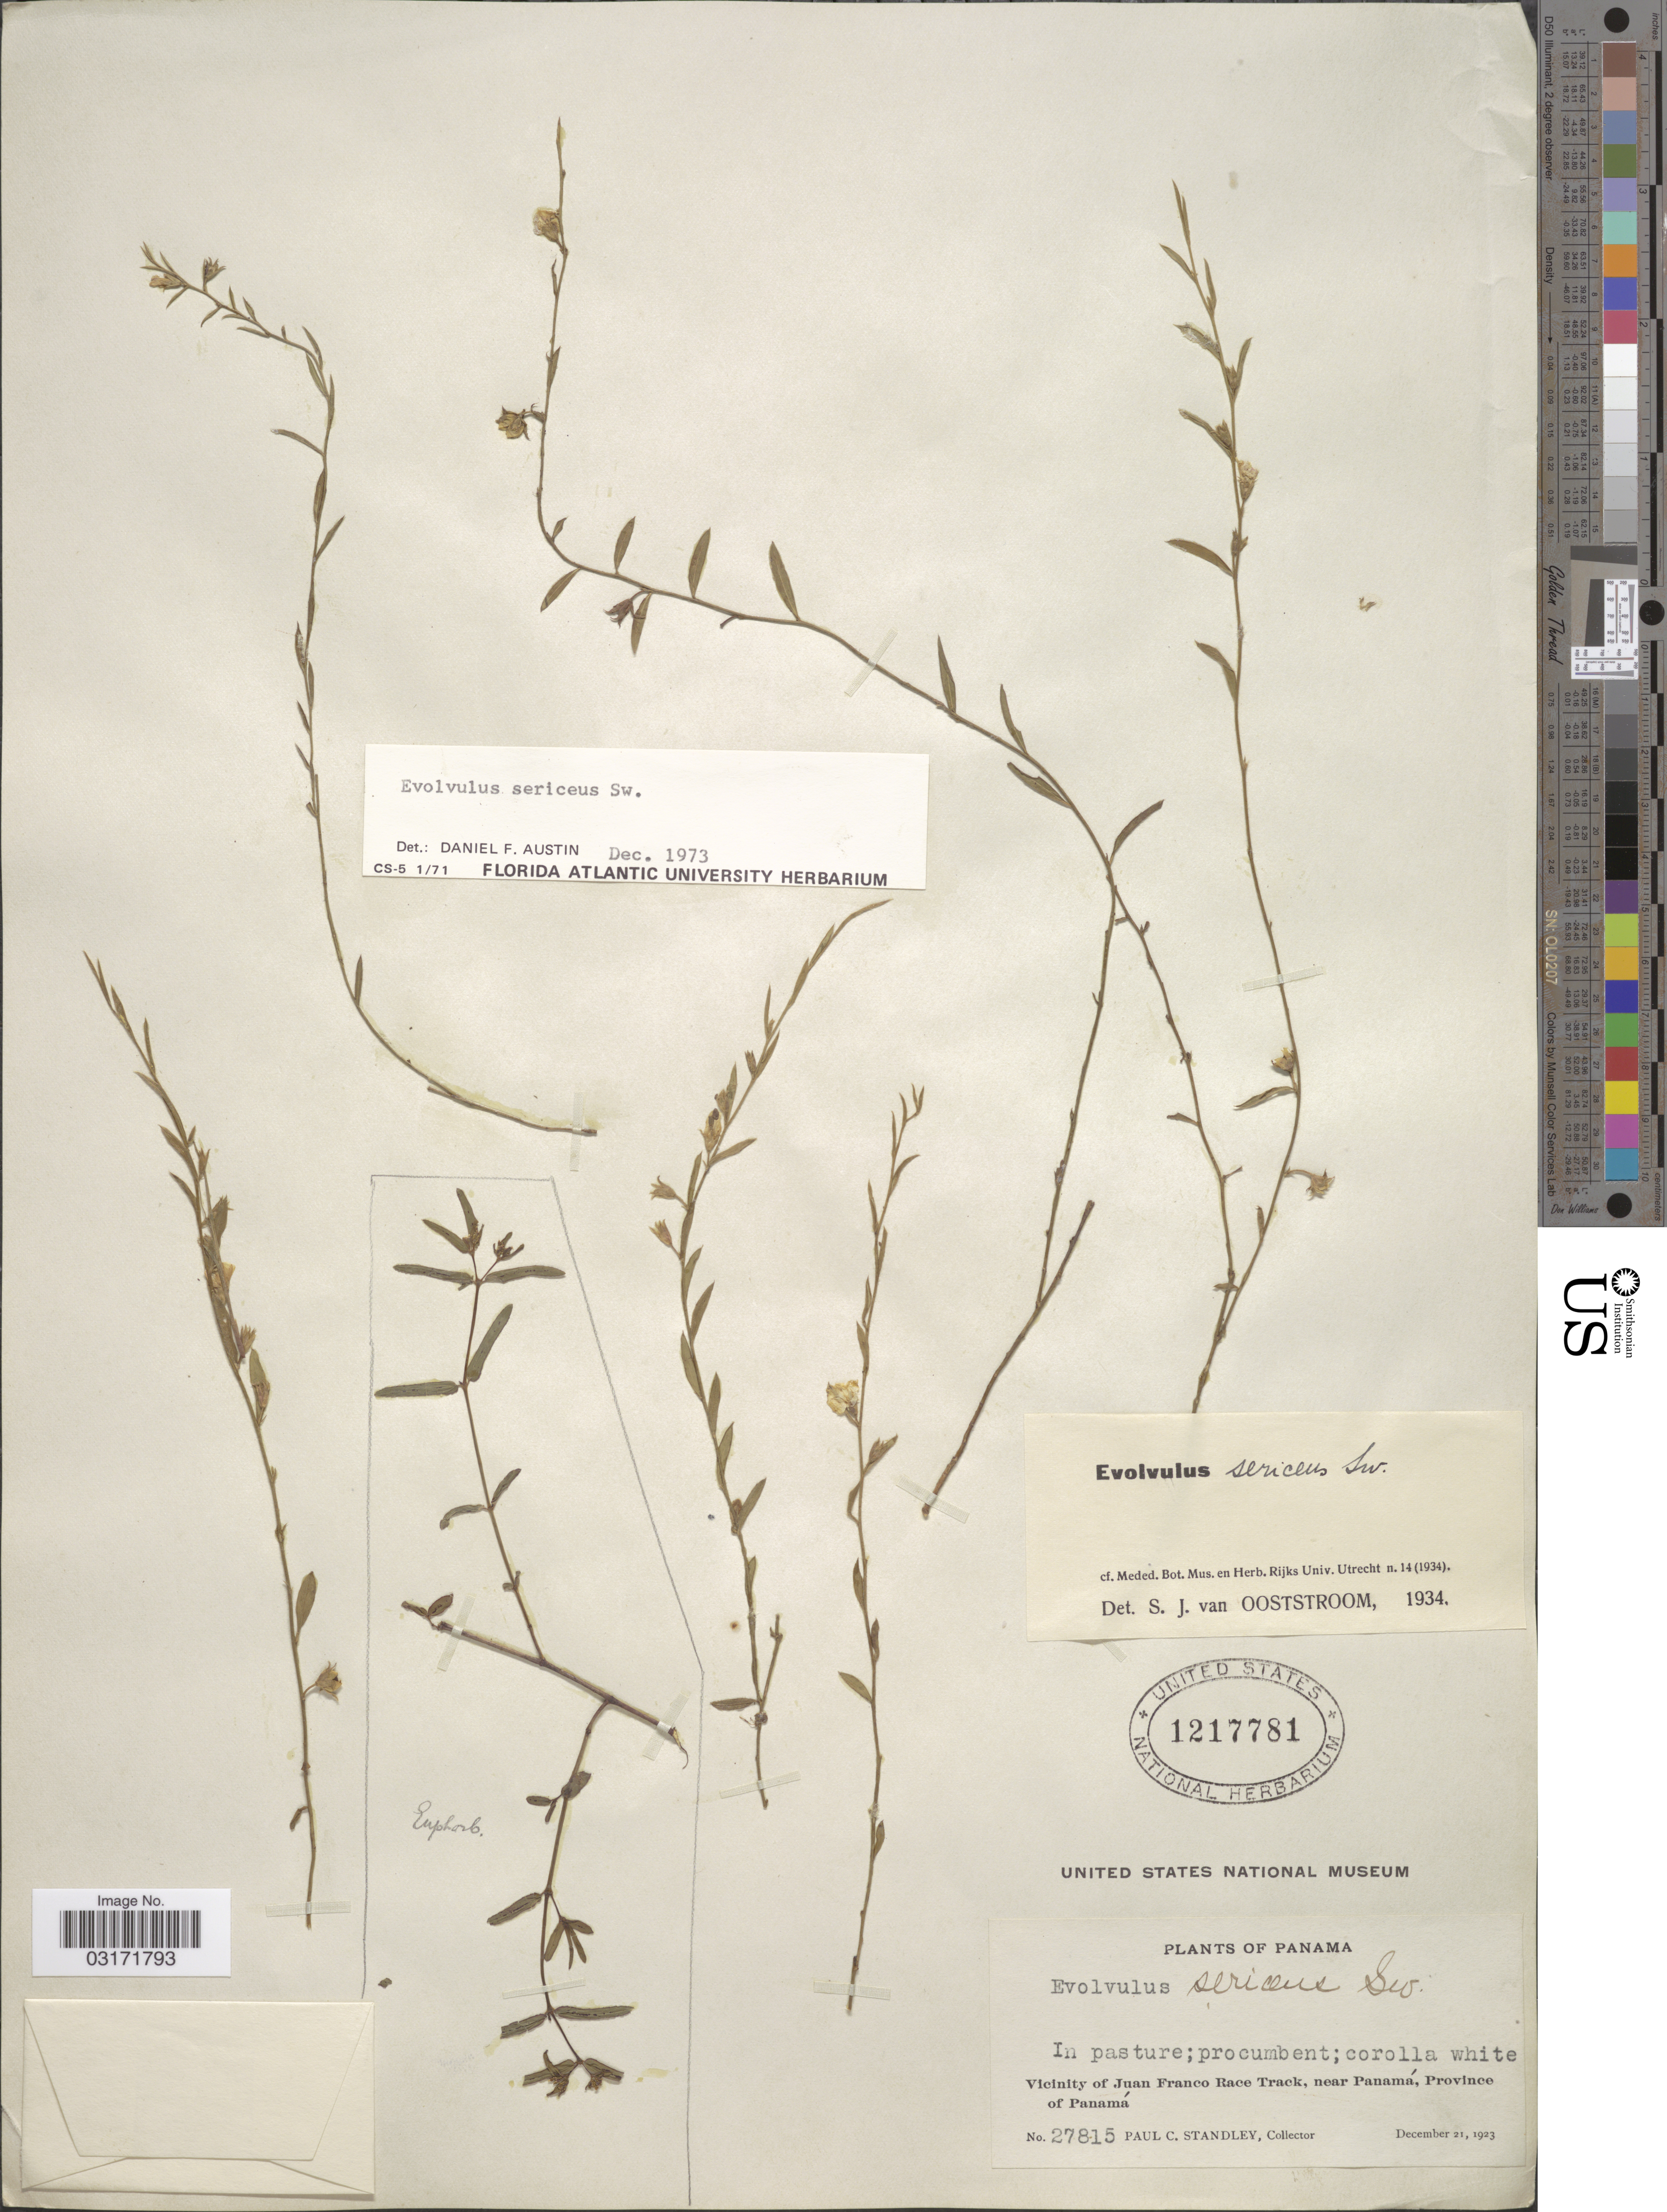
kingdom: Plantae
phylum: Tracheophyta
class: Magnoliopsida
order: Solanales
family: Convolvulaceae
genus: Evolvulus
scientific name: Evolvulus sericeus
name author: Sw.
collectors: P. C. Standley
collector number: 27815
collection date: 1923-12-21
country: Panama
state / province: Panamá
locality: Vicinity of Juan Franco Race Track, near Panamá.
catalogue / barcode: US 1217781